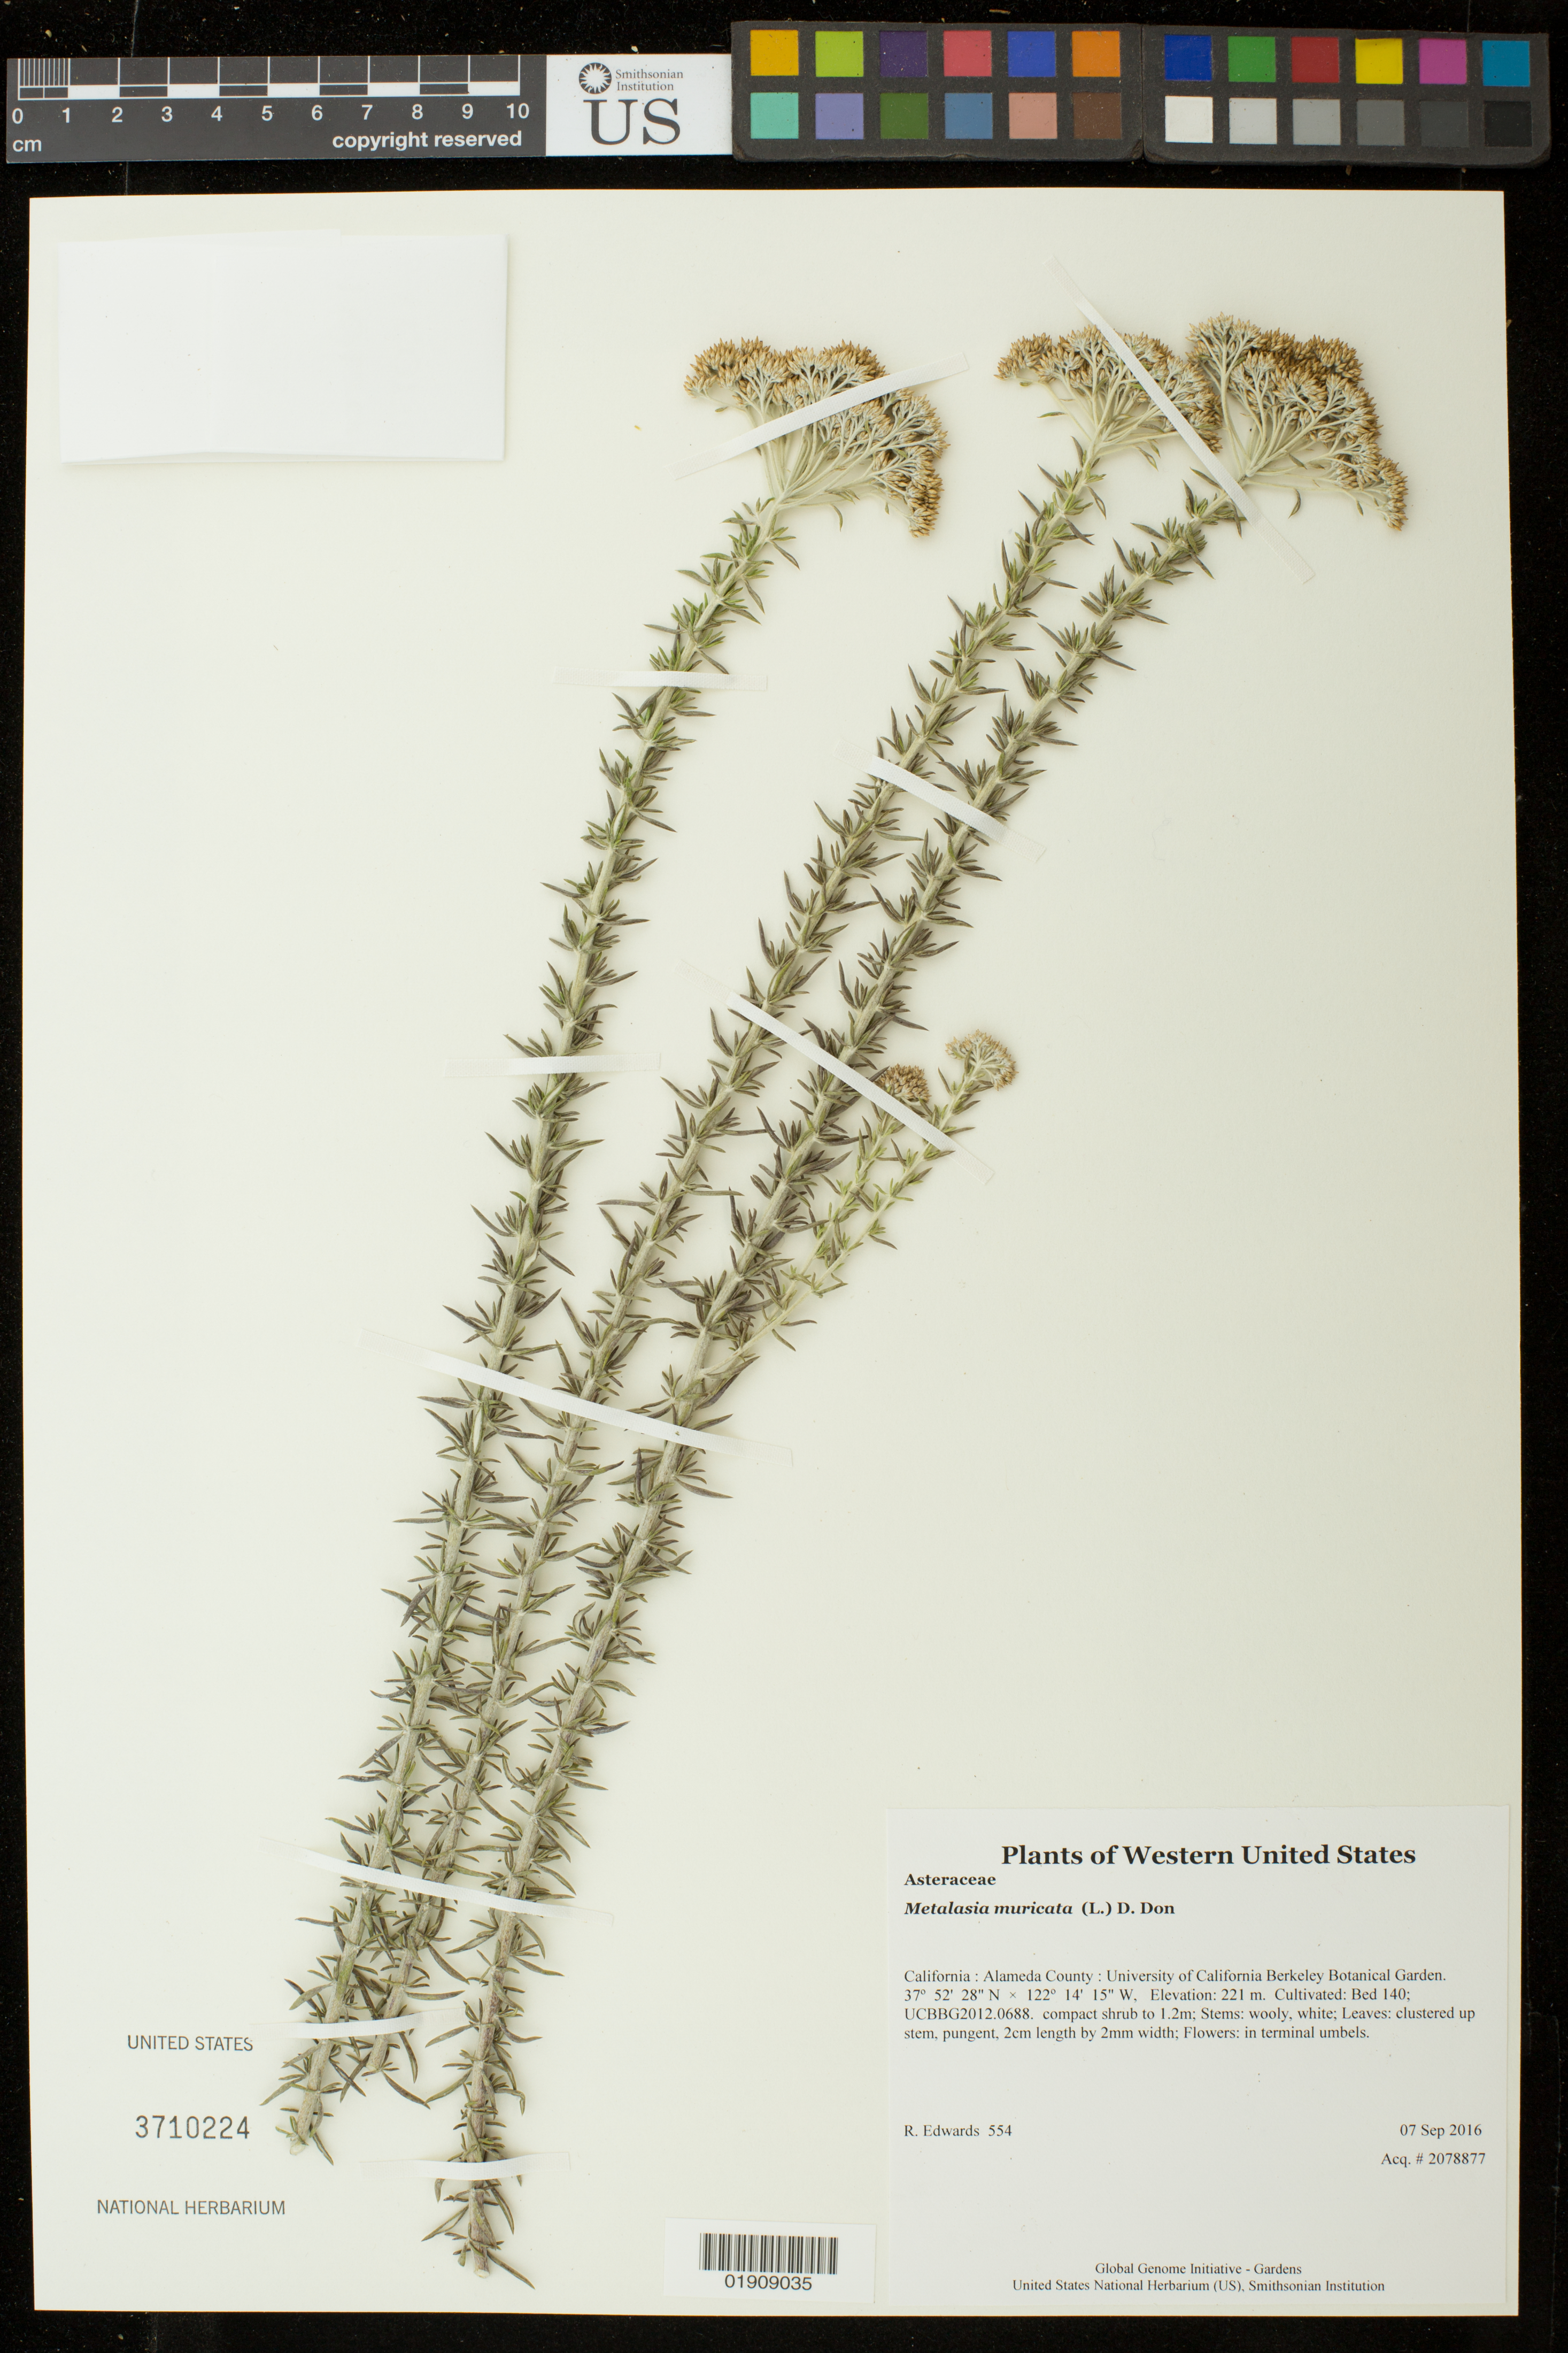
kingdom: Plantae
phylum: Tracheophyta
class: Magnoliopsida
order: Asterales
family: Asteraceae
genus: Metalasia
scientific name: Metalasia muricata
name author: (L.) D. Don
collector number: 554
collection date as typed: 7 September 2016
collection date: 2016-09-07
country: United States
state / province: California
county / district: Alameda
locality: University of California Berkeley Botanical Garden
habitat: Cultivated: Bed 140; UCBBG2012.0688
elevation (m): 221.2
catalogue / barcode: US 3710224